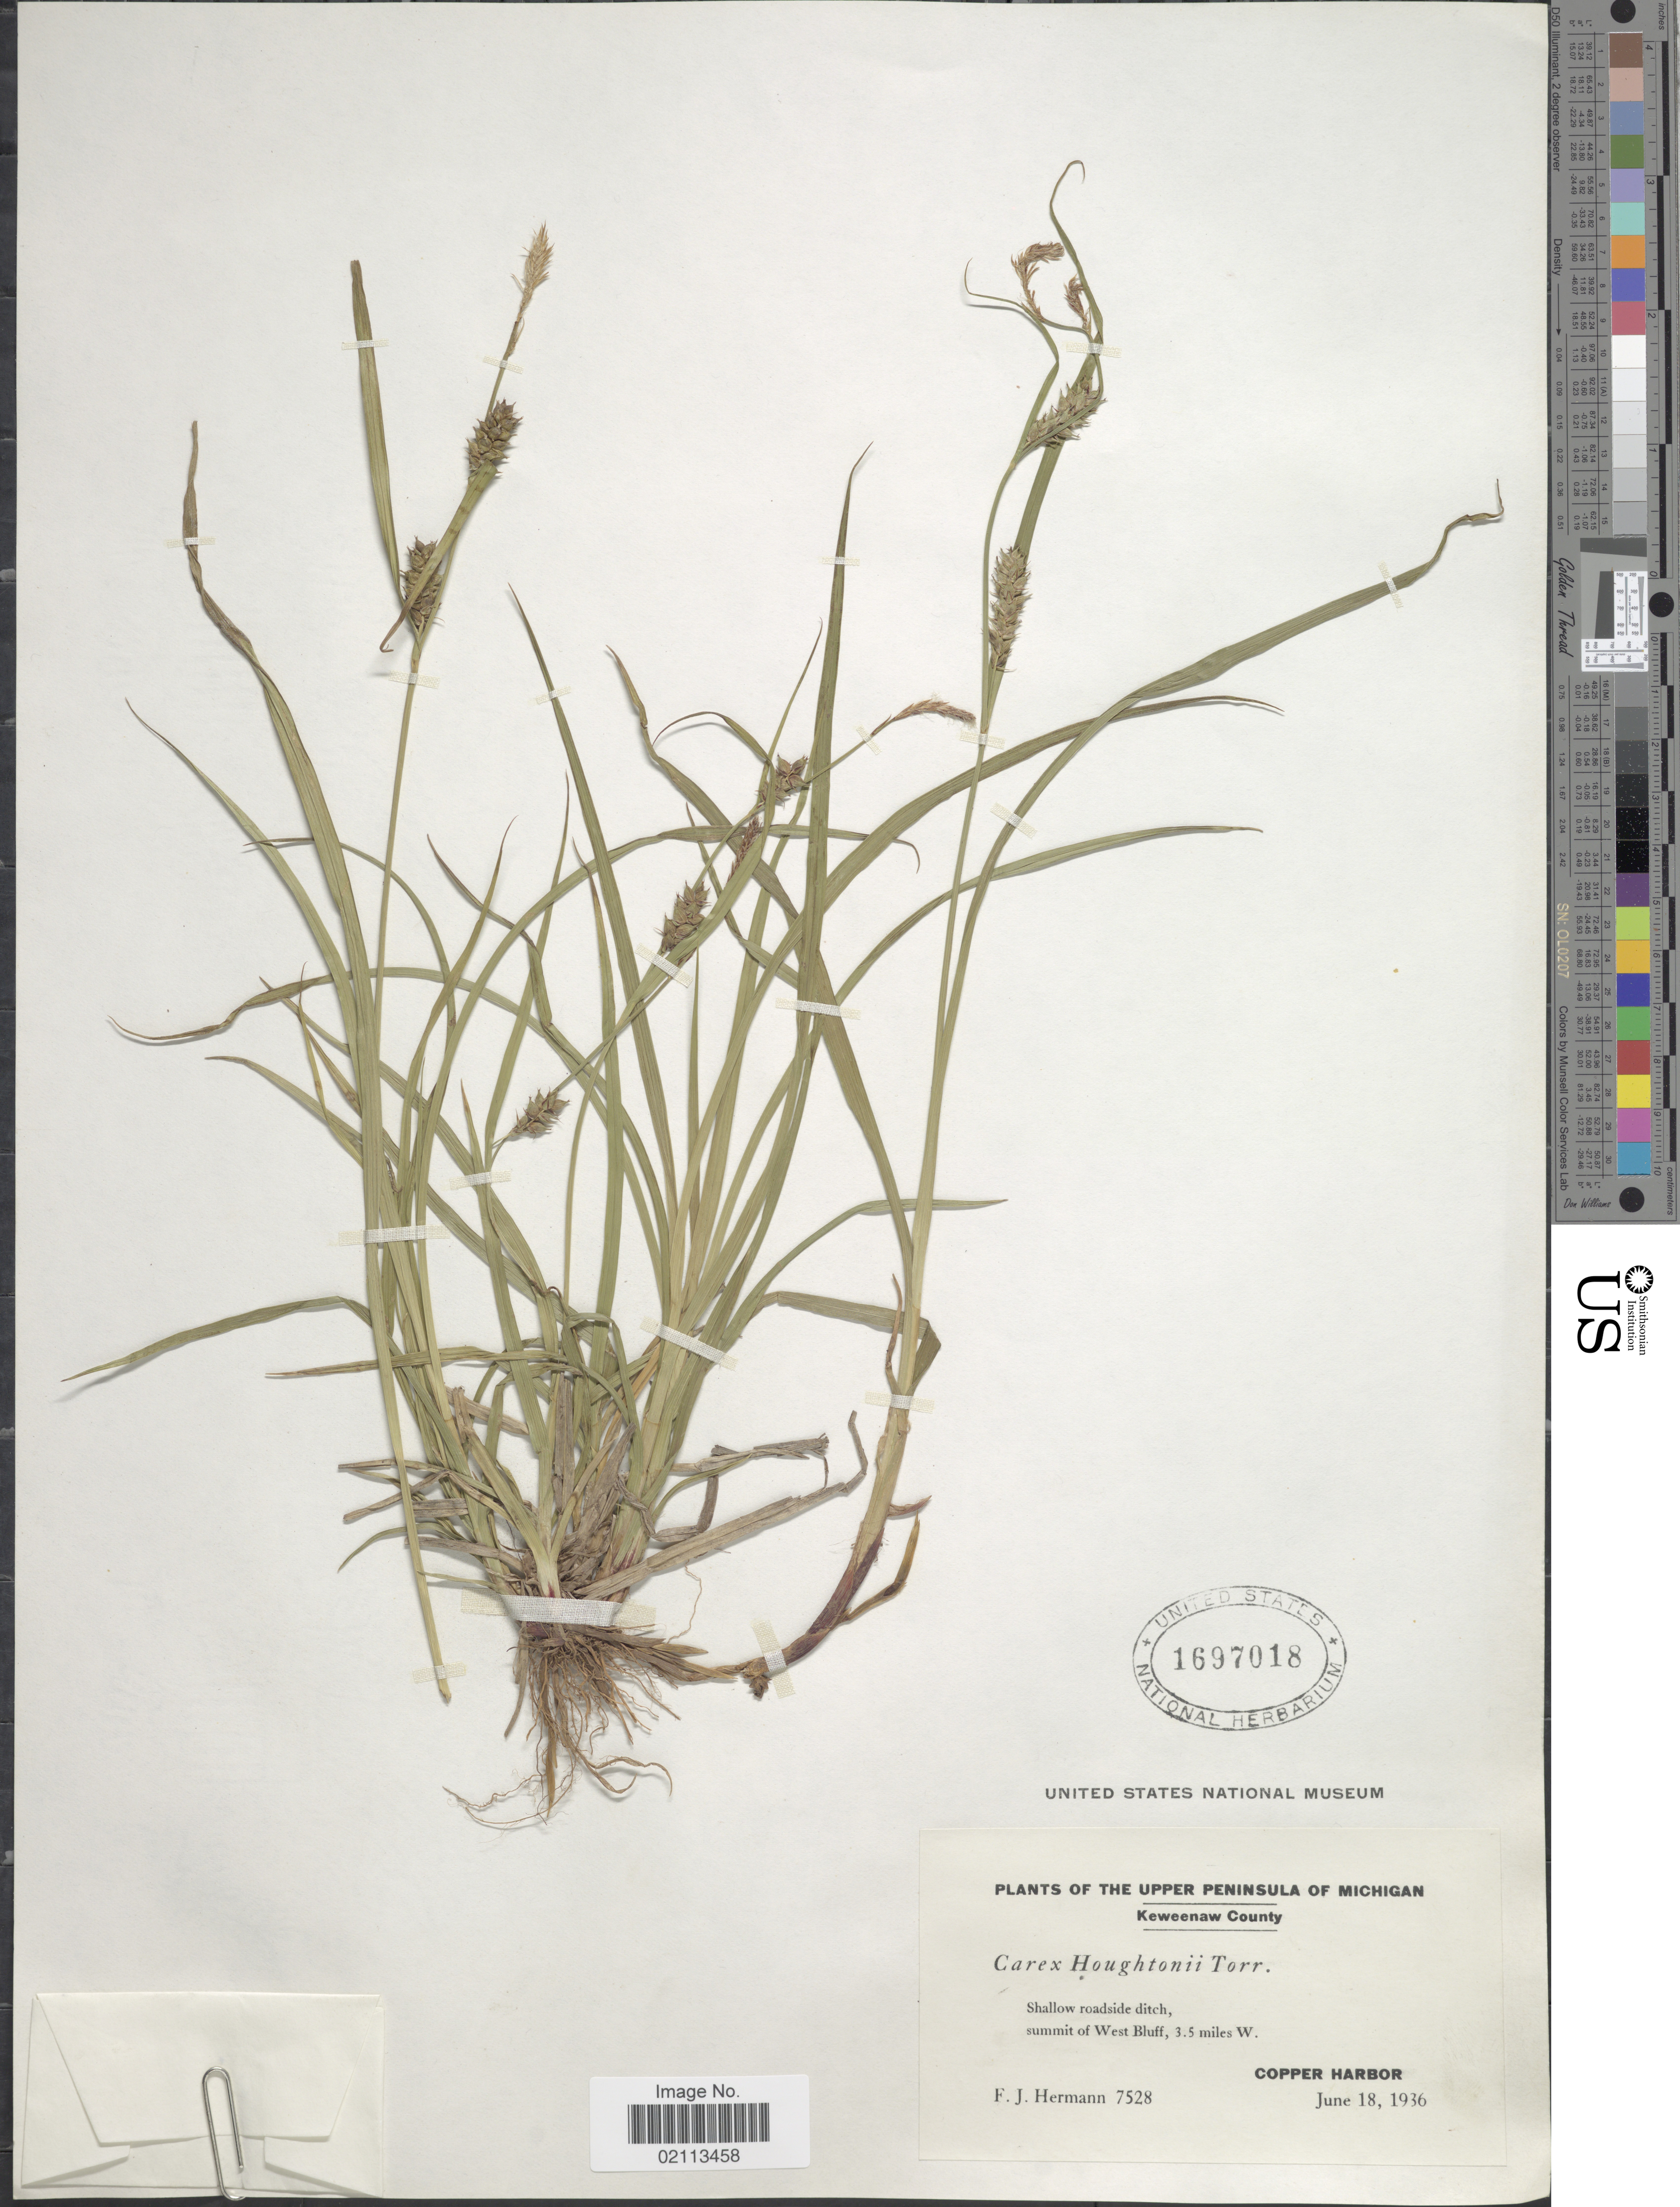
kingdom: Plantae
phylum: Tracheophyta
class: Liliopsida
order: Poales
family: Cyperaceae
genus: Carex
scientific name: Carex houghtoniana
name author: Torr. ex Dewey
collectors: F. J. Hermann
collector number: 7528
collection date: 1936-06-18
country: United States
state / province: Michigan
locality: The Upper Peninsula of Michigan, Keweenaw County, Shallow roadside ditch, summit of West Bluff, 3.5 miles W. Copper Harbor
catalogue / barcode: US 1697018